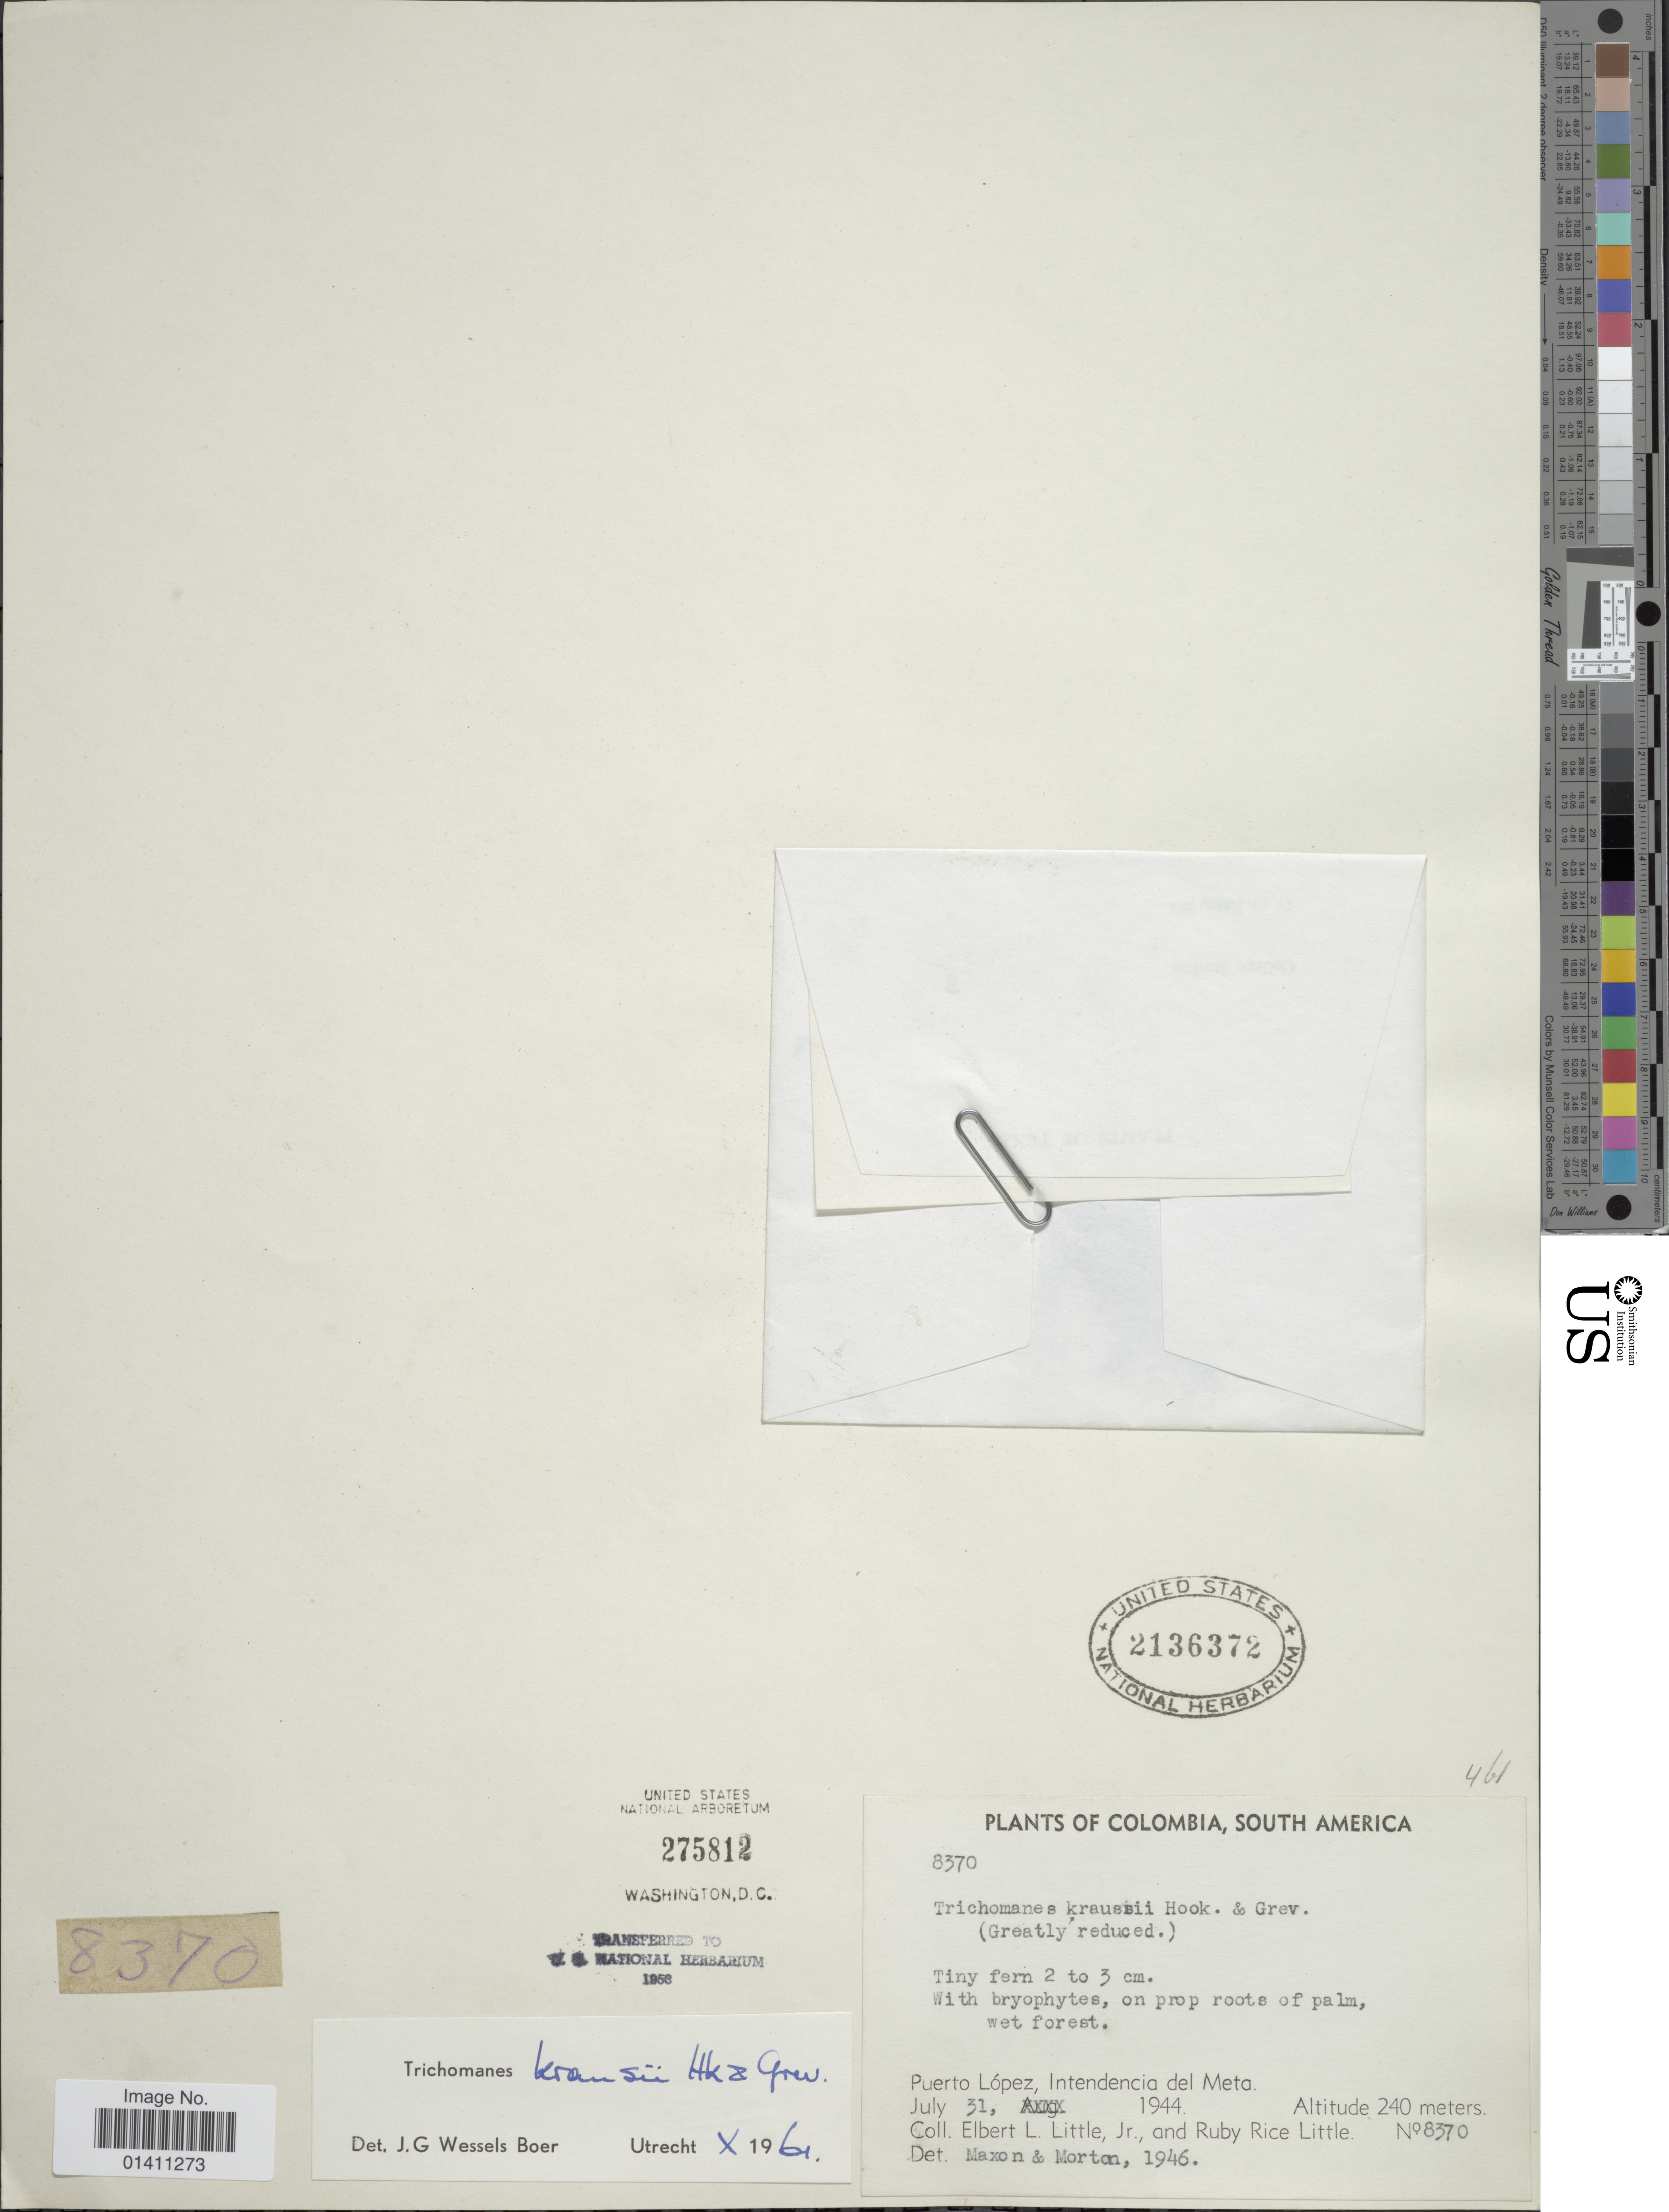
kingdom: Plantae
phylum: Tracheophyta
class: Polypodiopsida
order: Hymenophyllales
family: Hymenophyllaceae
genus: Didymoglossum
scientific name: Didymoglossum kraussii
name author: (Hook. & Grev.) C. Presl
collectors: E. L. Little & R. R. Little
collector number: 8370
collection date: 1944-07-31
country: Colombia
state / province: Meta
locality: Puerto Lopez, Intendencia del Meta.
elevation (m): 240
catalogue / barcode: US 2136372